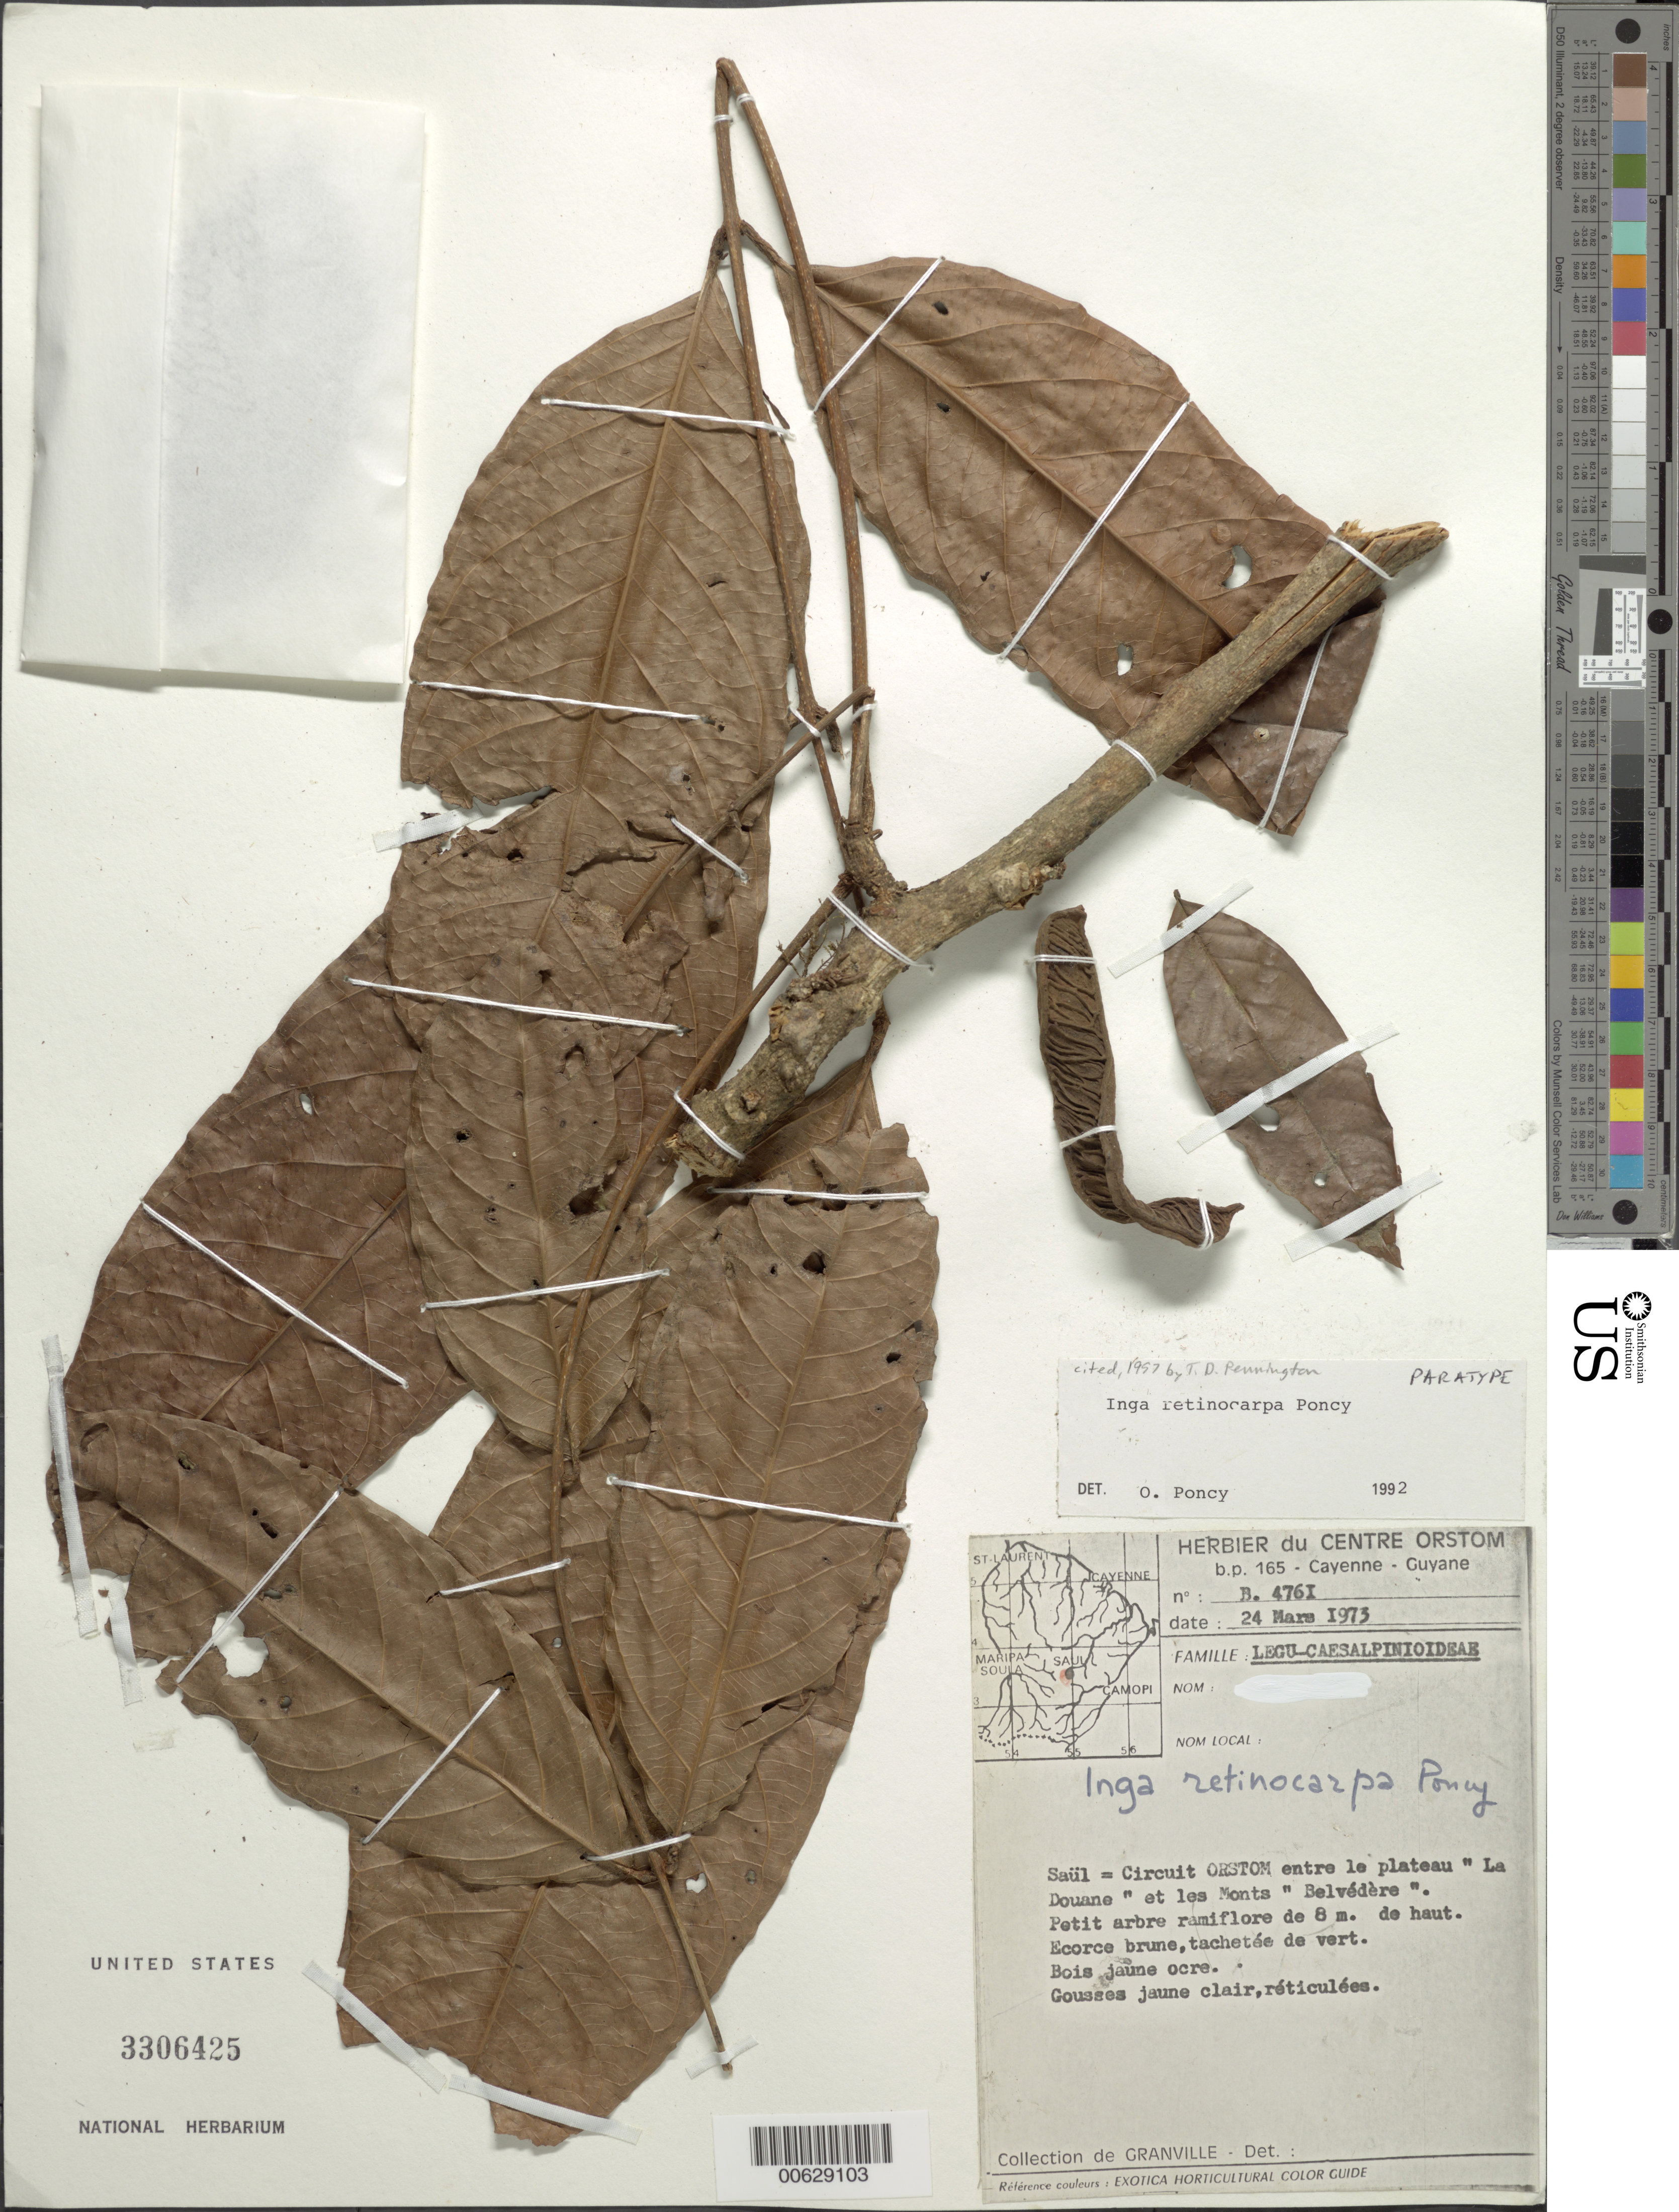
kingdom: Plantae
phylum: Tracheophyta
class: Magnoliopsida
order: Fabales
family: Fabaceae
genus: Inga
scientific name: Inga retinocarpa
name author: Poncy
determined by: Poncy, O.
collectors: J.-J. de Granville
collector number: B 4761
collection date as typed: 24-Mar-73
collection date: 1973-03-24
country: French Guiana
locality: Saül, ORSTOM, betw. La Douane & Monts Belvédère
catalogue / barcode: US 3306425